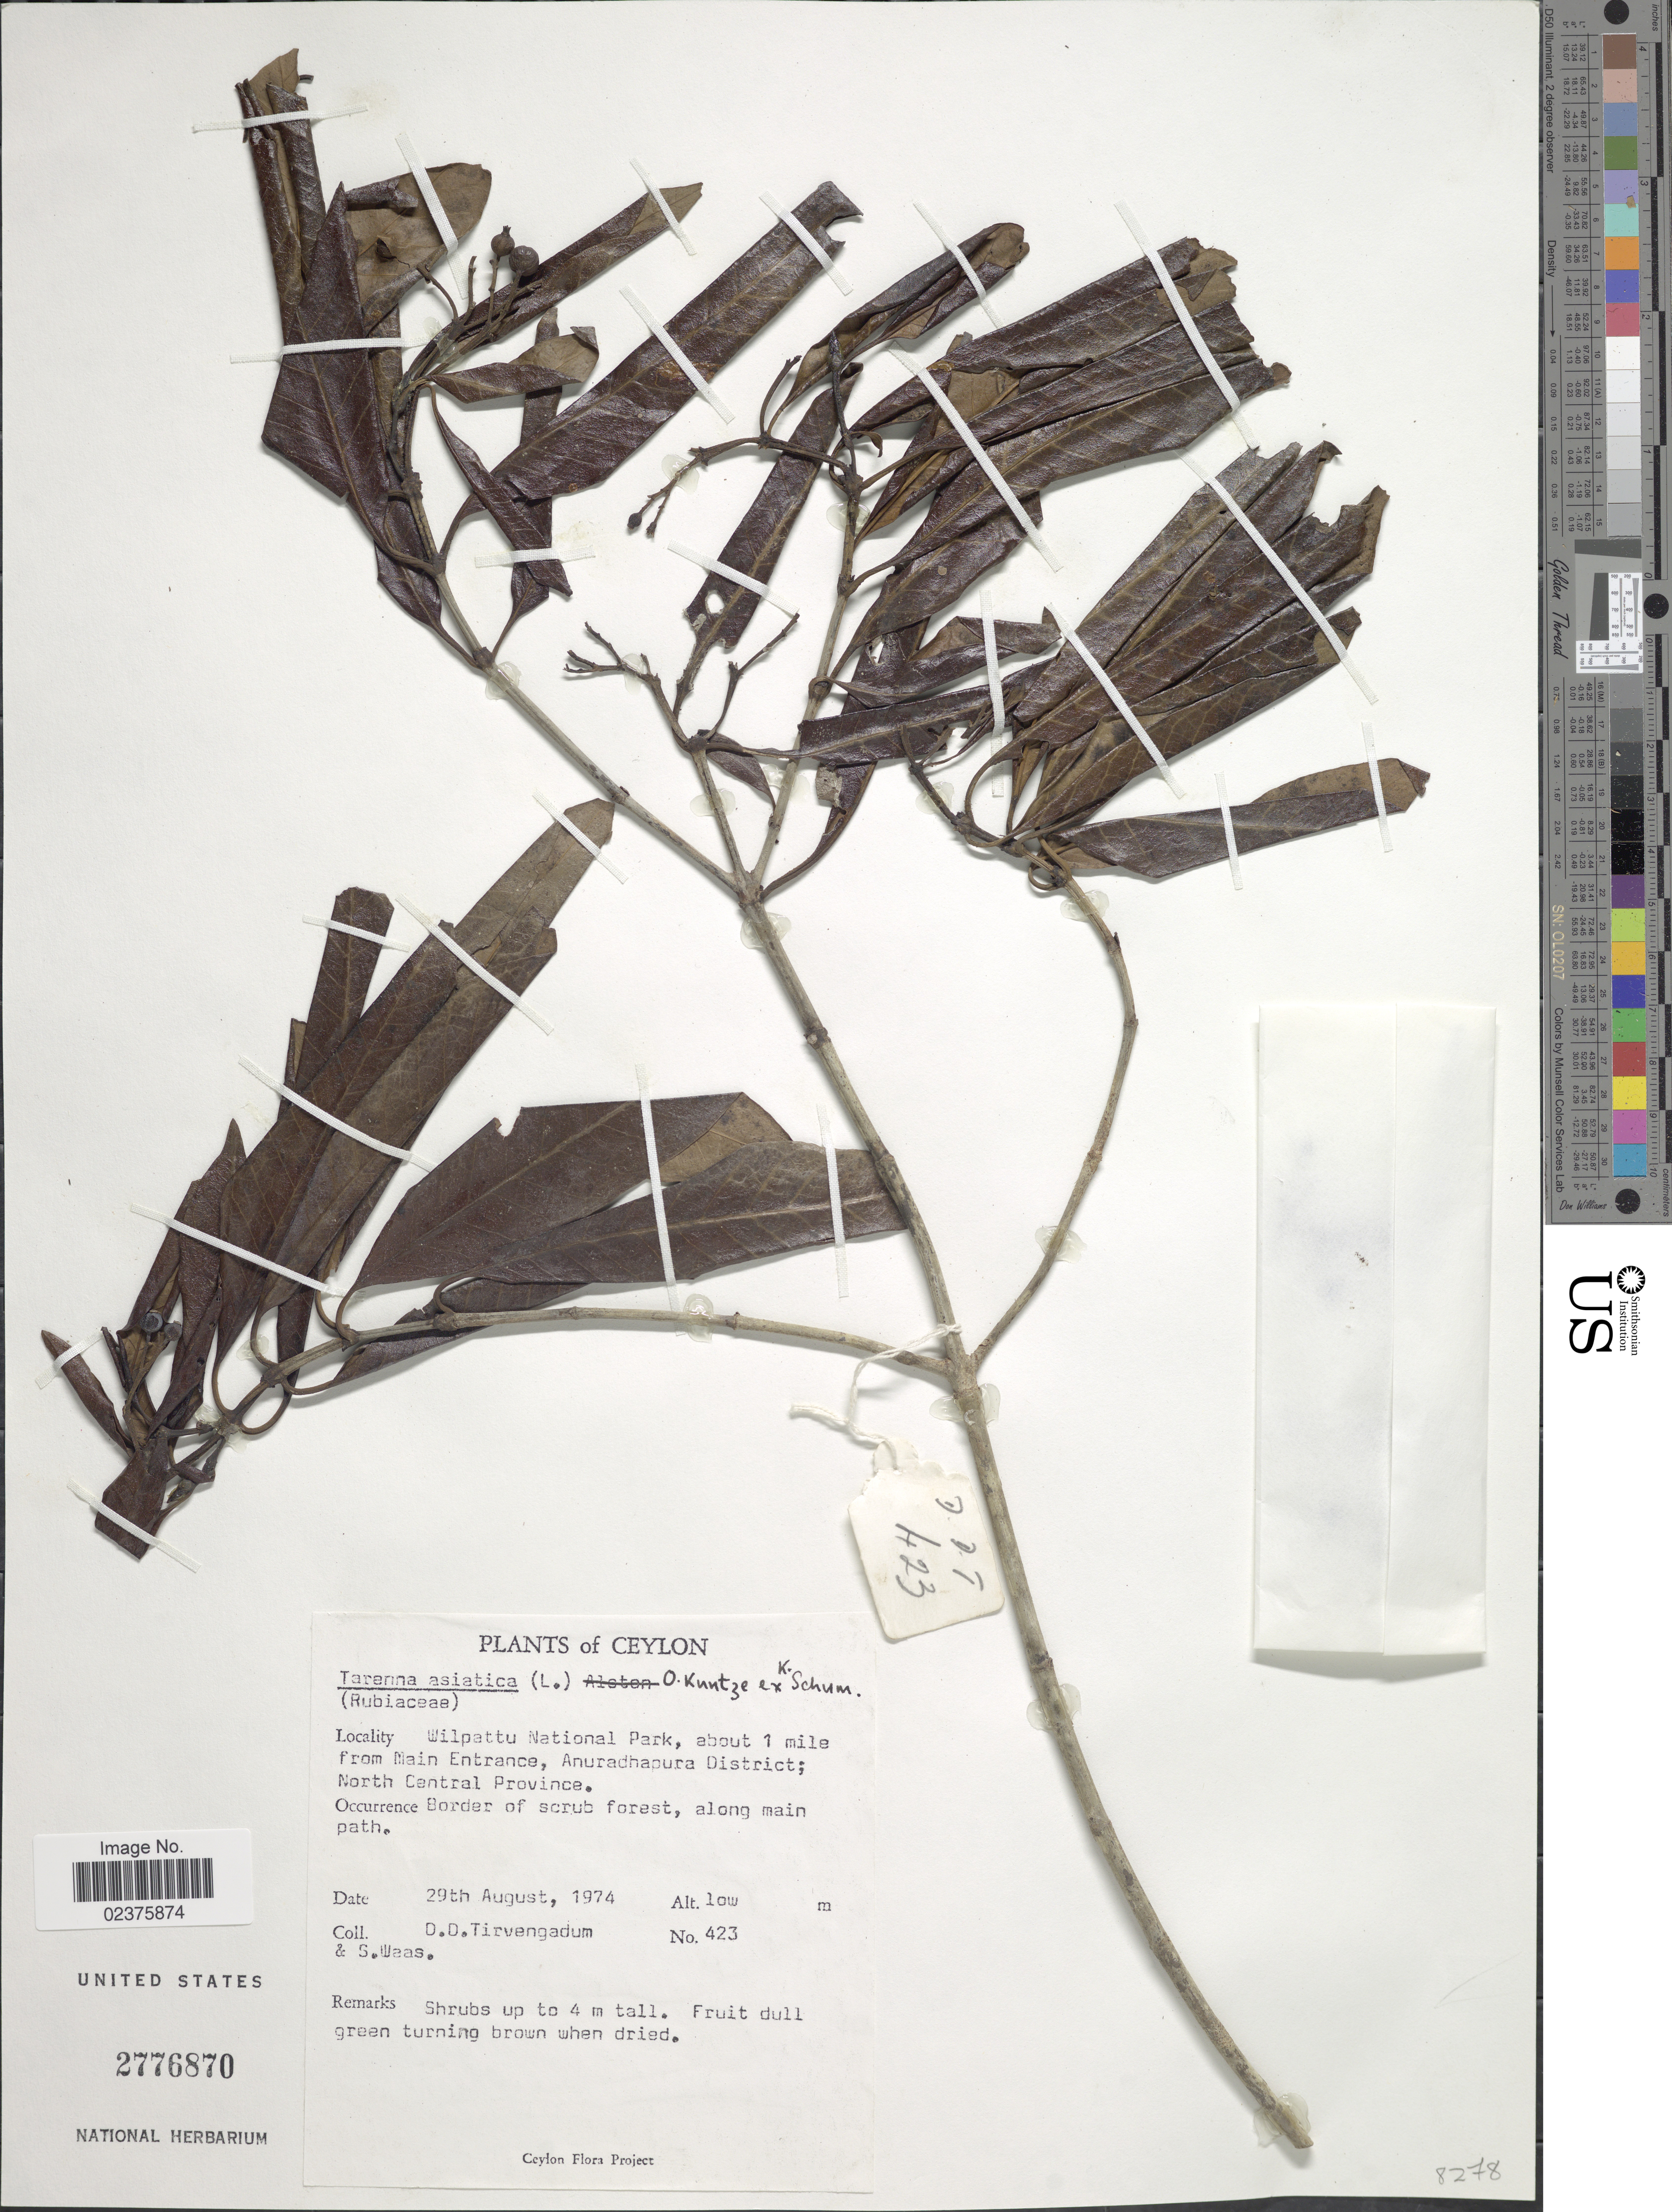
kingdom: Plantae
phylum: Tracheophyta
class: Magnoliopsida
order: Gentianales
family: Rubiaceae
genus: Tarenna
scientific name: Tarenna asiatica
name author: (L.) Kuntze ex K. Schum.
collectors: D. Tirvengadum & S. Waas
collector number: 423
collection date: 1974-08-29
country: Sri Lanka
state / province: North Central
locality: Ceylon, Wilpattu National Park, about 1 mile from Main Entrance, Anuradhapura District, along main path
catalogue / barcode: US 2776870